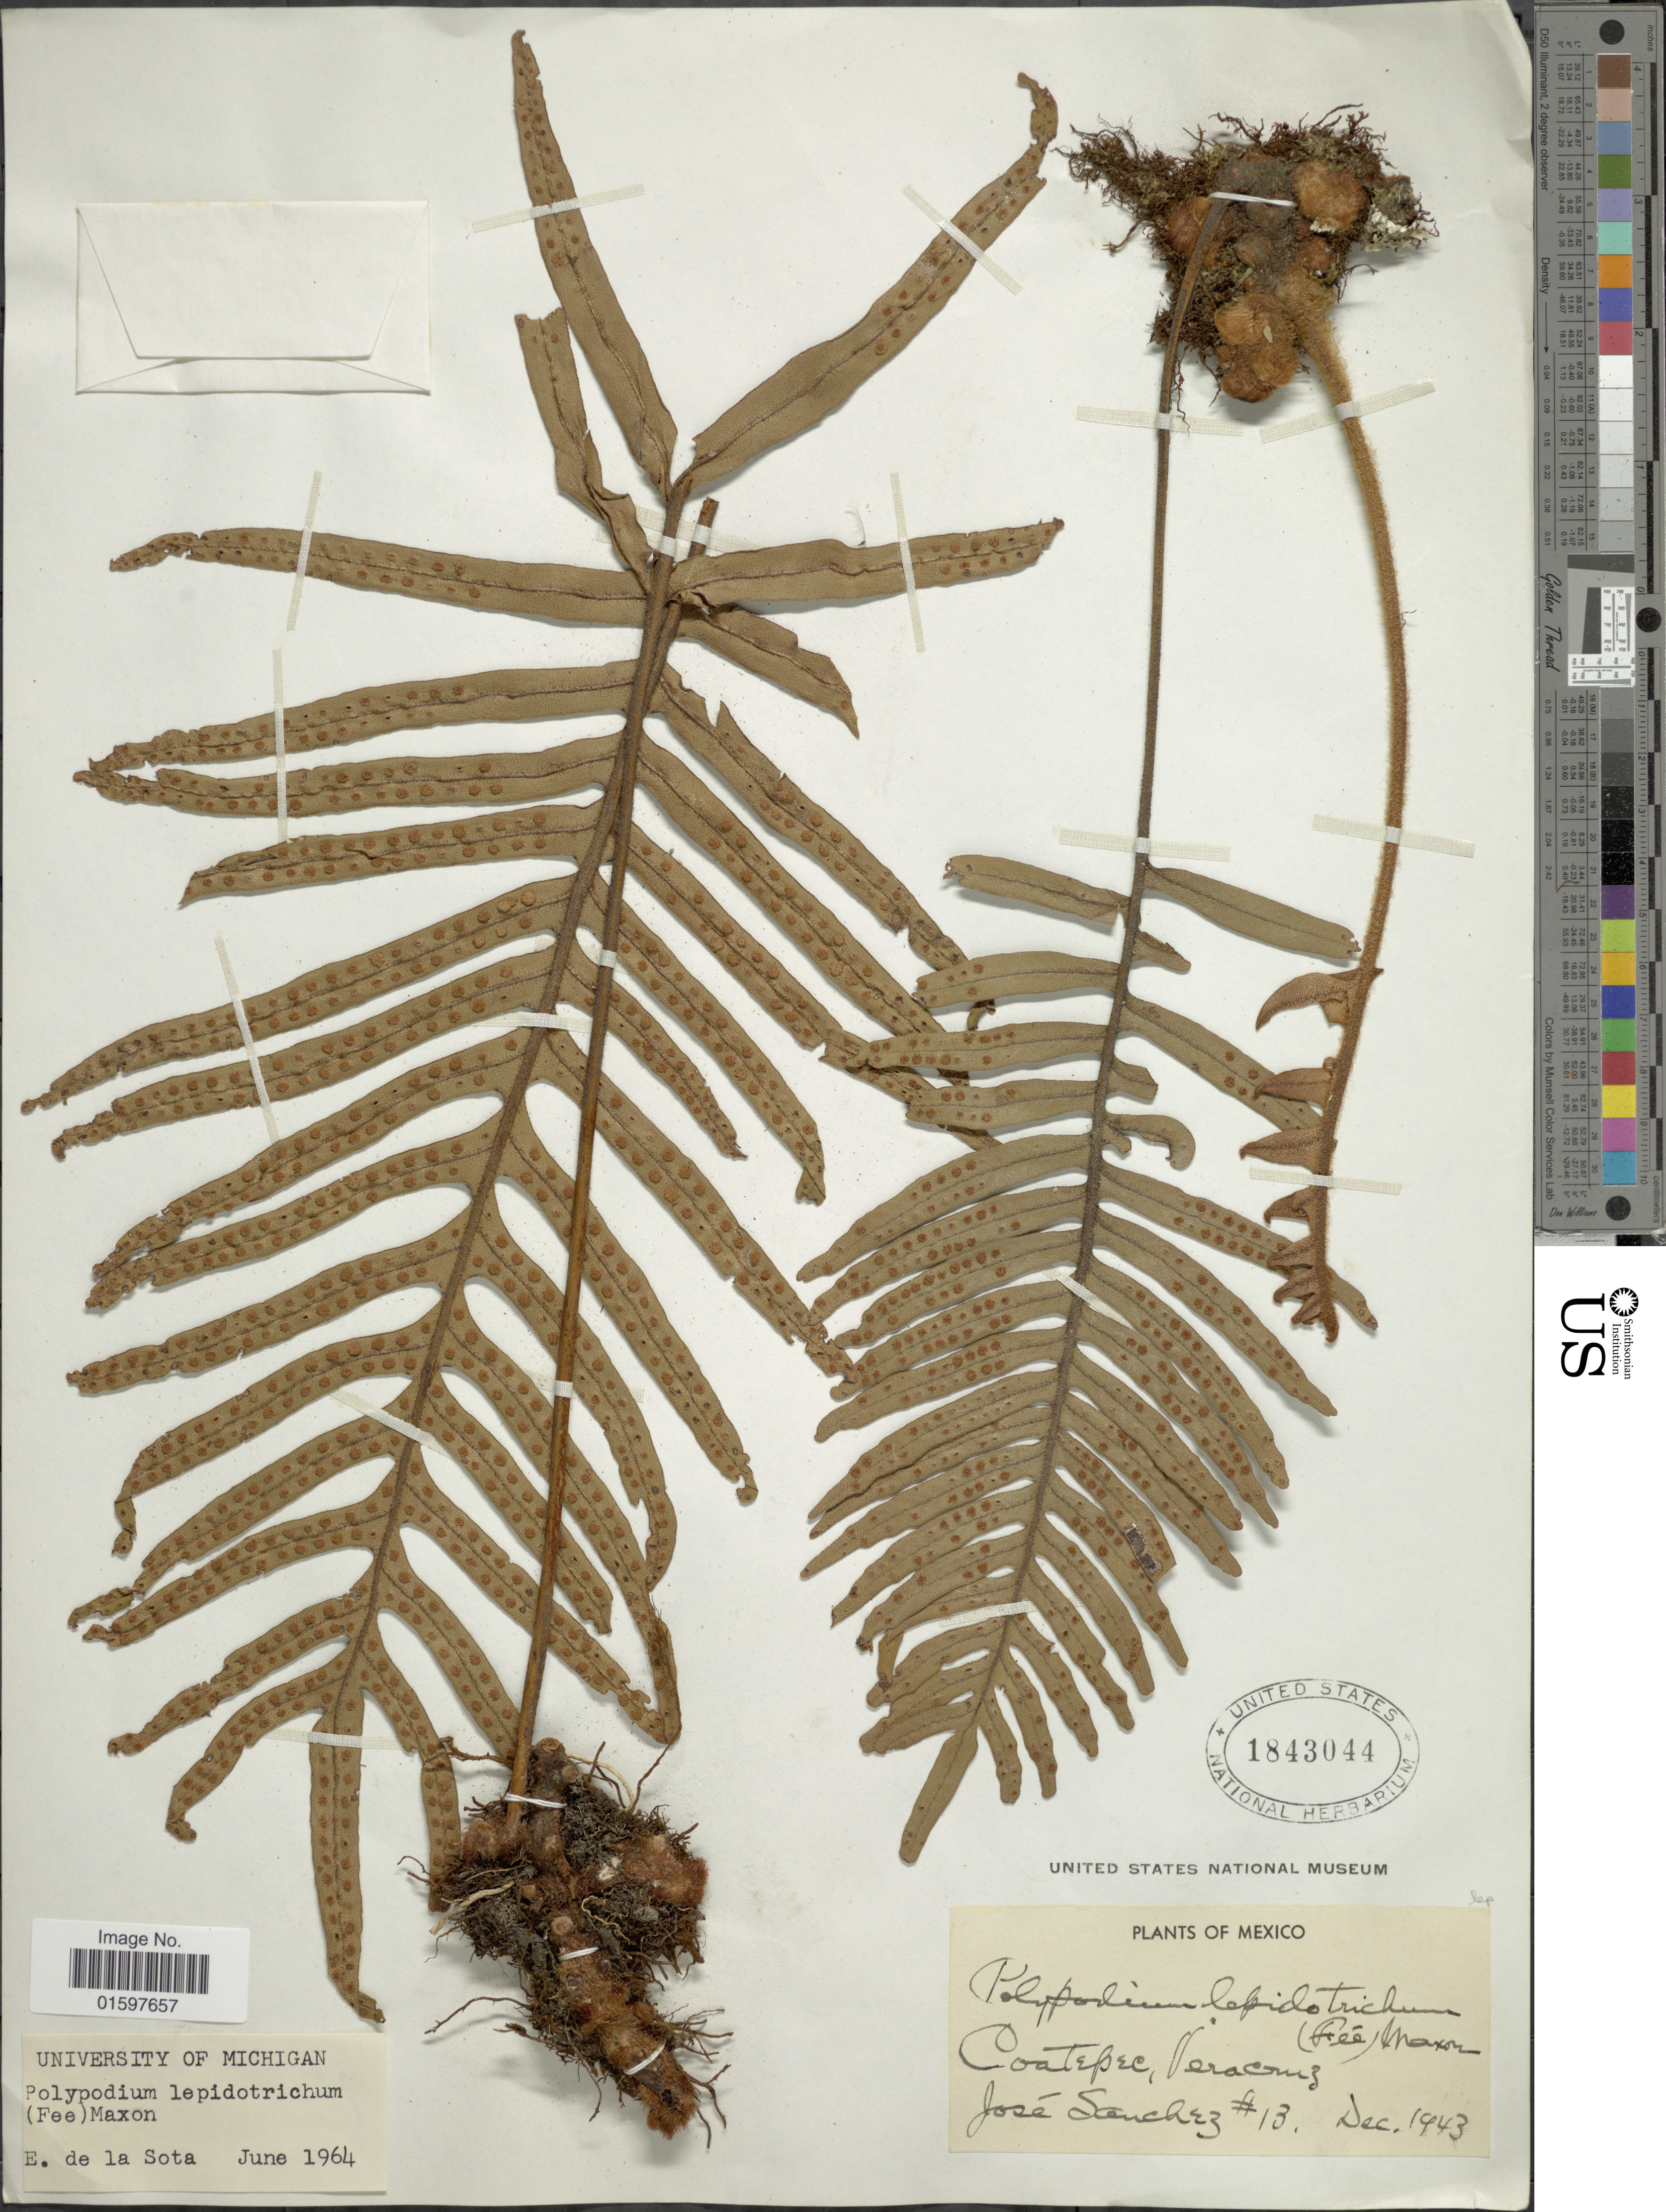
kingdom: Plantae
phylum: Tracheophyta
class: Polypodiopsida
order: Polypodiales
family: Polypodiaceae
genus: Pleopeltis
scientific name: Pleopeltis lepidotricha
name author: (Fée) A.R. Sm. & Tejero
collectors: J. Sánchez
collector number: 13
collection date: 1943-12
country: Mexico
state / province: Veracruz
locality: Coatepec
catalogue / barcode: US 1843044